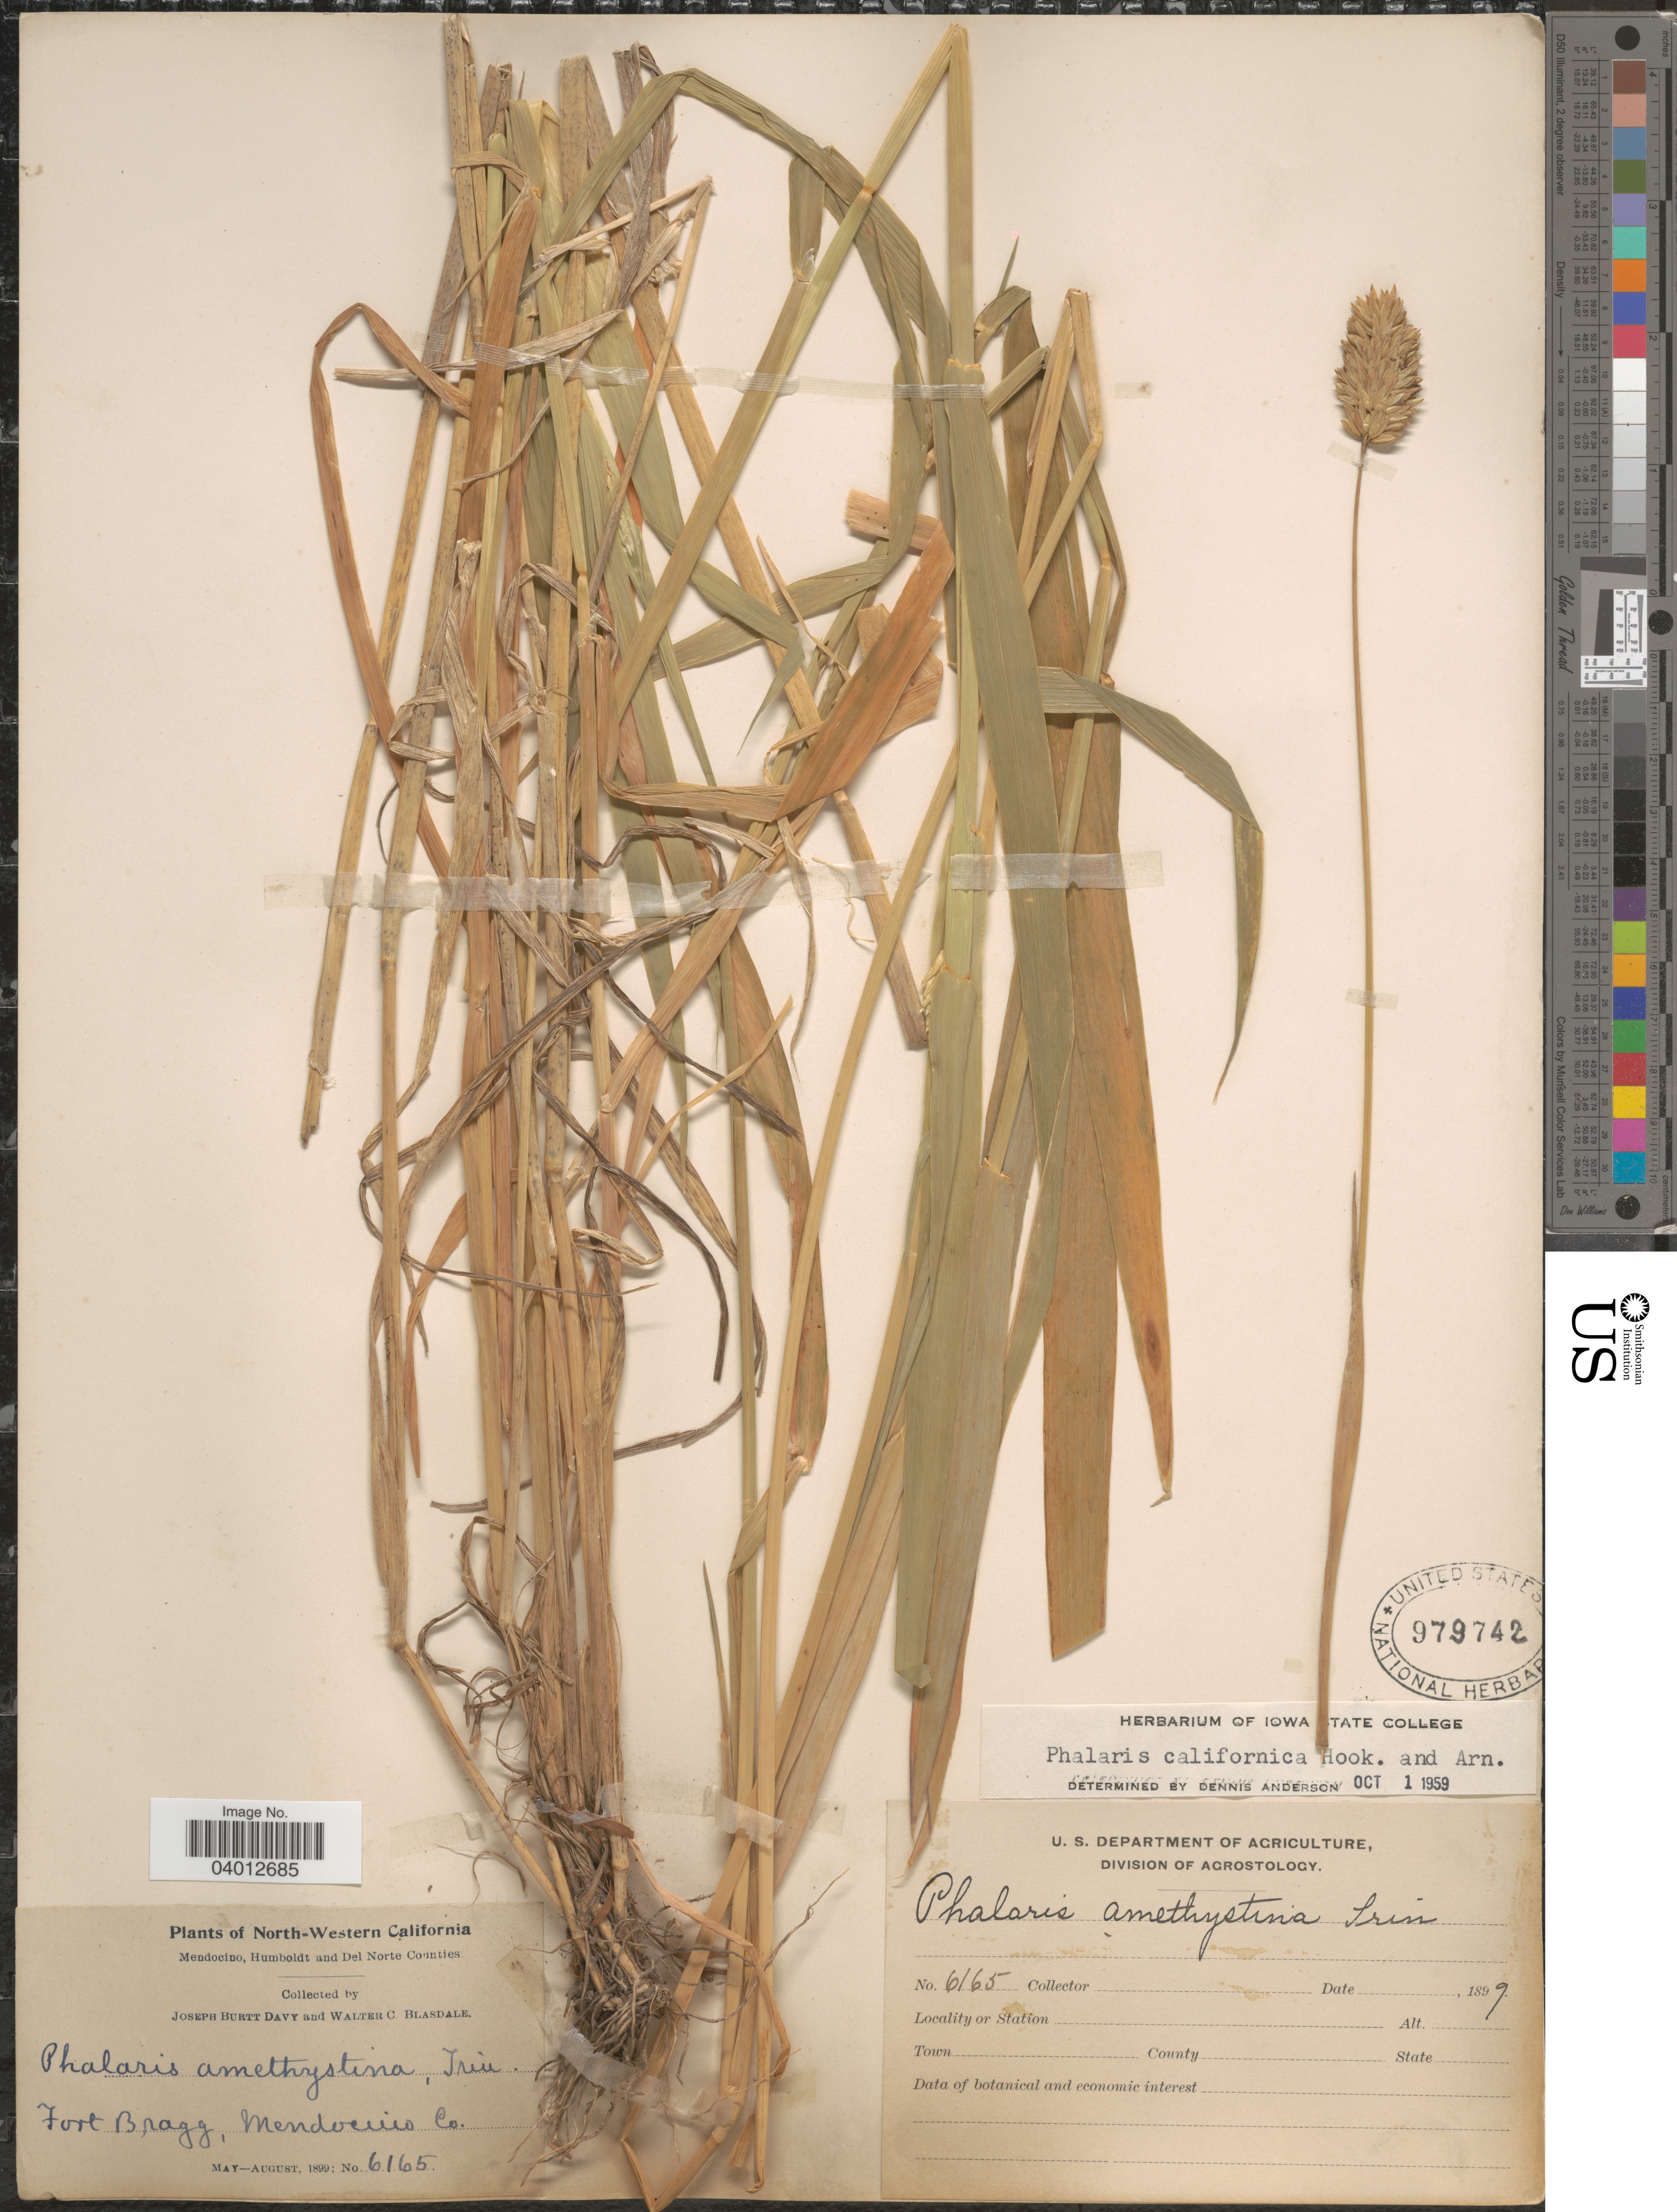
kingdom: Plantae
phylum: Tracheophyta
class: Liliopsida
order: Poales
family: Poaceae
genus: Phalaris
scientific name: Phalaris californica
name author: Hook. & Arn.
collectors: J. Burtt Davy & W. Blasdale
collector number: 6165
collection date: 1899-05/1899-08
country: United States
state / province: California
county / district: Mendocino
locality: North-Western California. Fort Bragg, Mendocino Co.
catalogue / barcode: US 979742